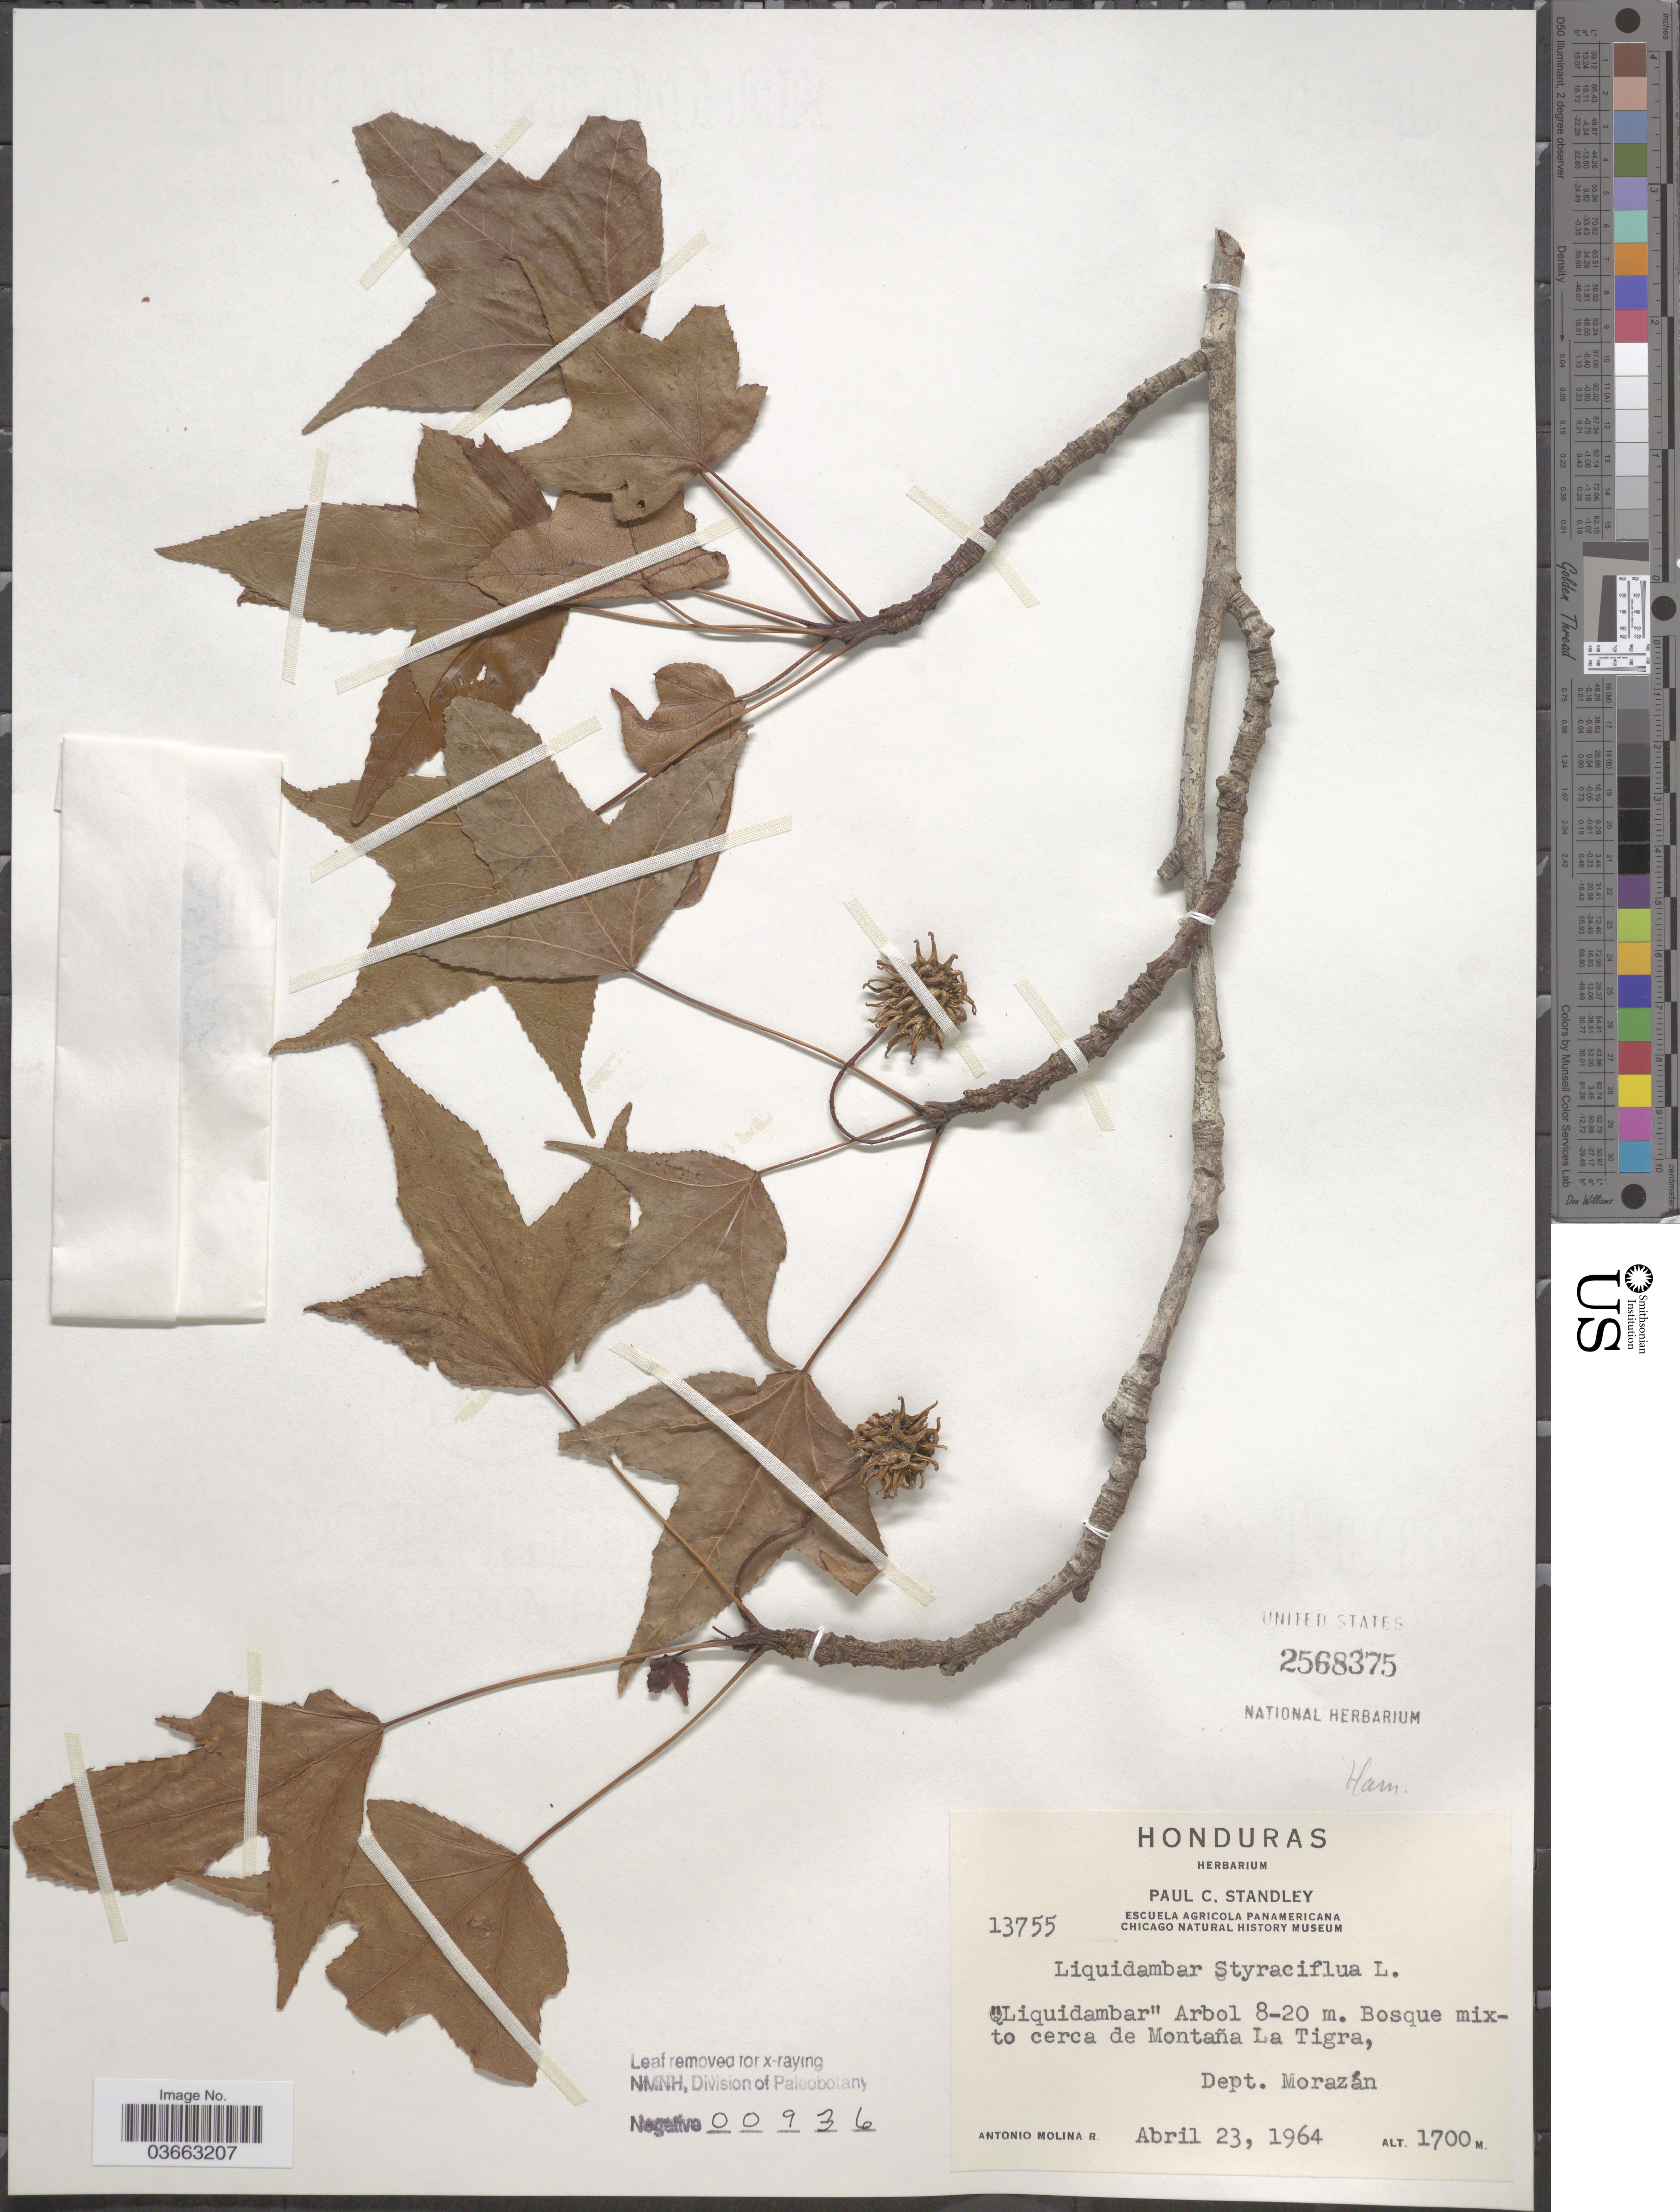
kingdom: Plantae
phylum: Tracheophyta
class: Magnoliopsida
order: Saxifragales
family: Altingiaceae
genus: Liquidambar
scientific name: Liquidambar styraciflua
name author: L.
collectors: A. Molina R.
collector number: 13755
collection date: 1964-04-23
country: Honduras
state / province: Fco. Morazán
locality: Cerca de Montaña La Tigra, Dept. Morazán.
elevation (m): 1700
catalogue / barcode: US 2568375